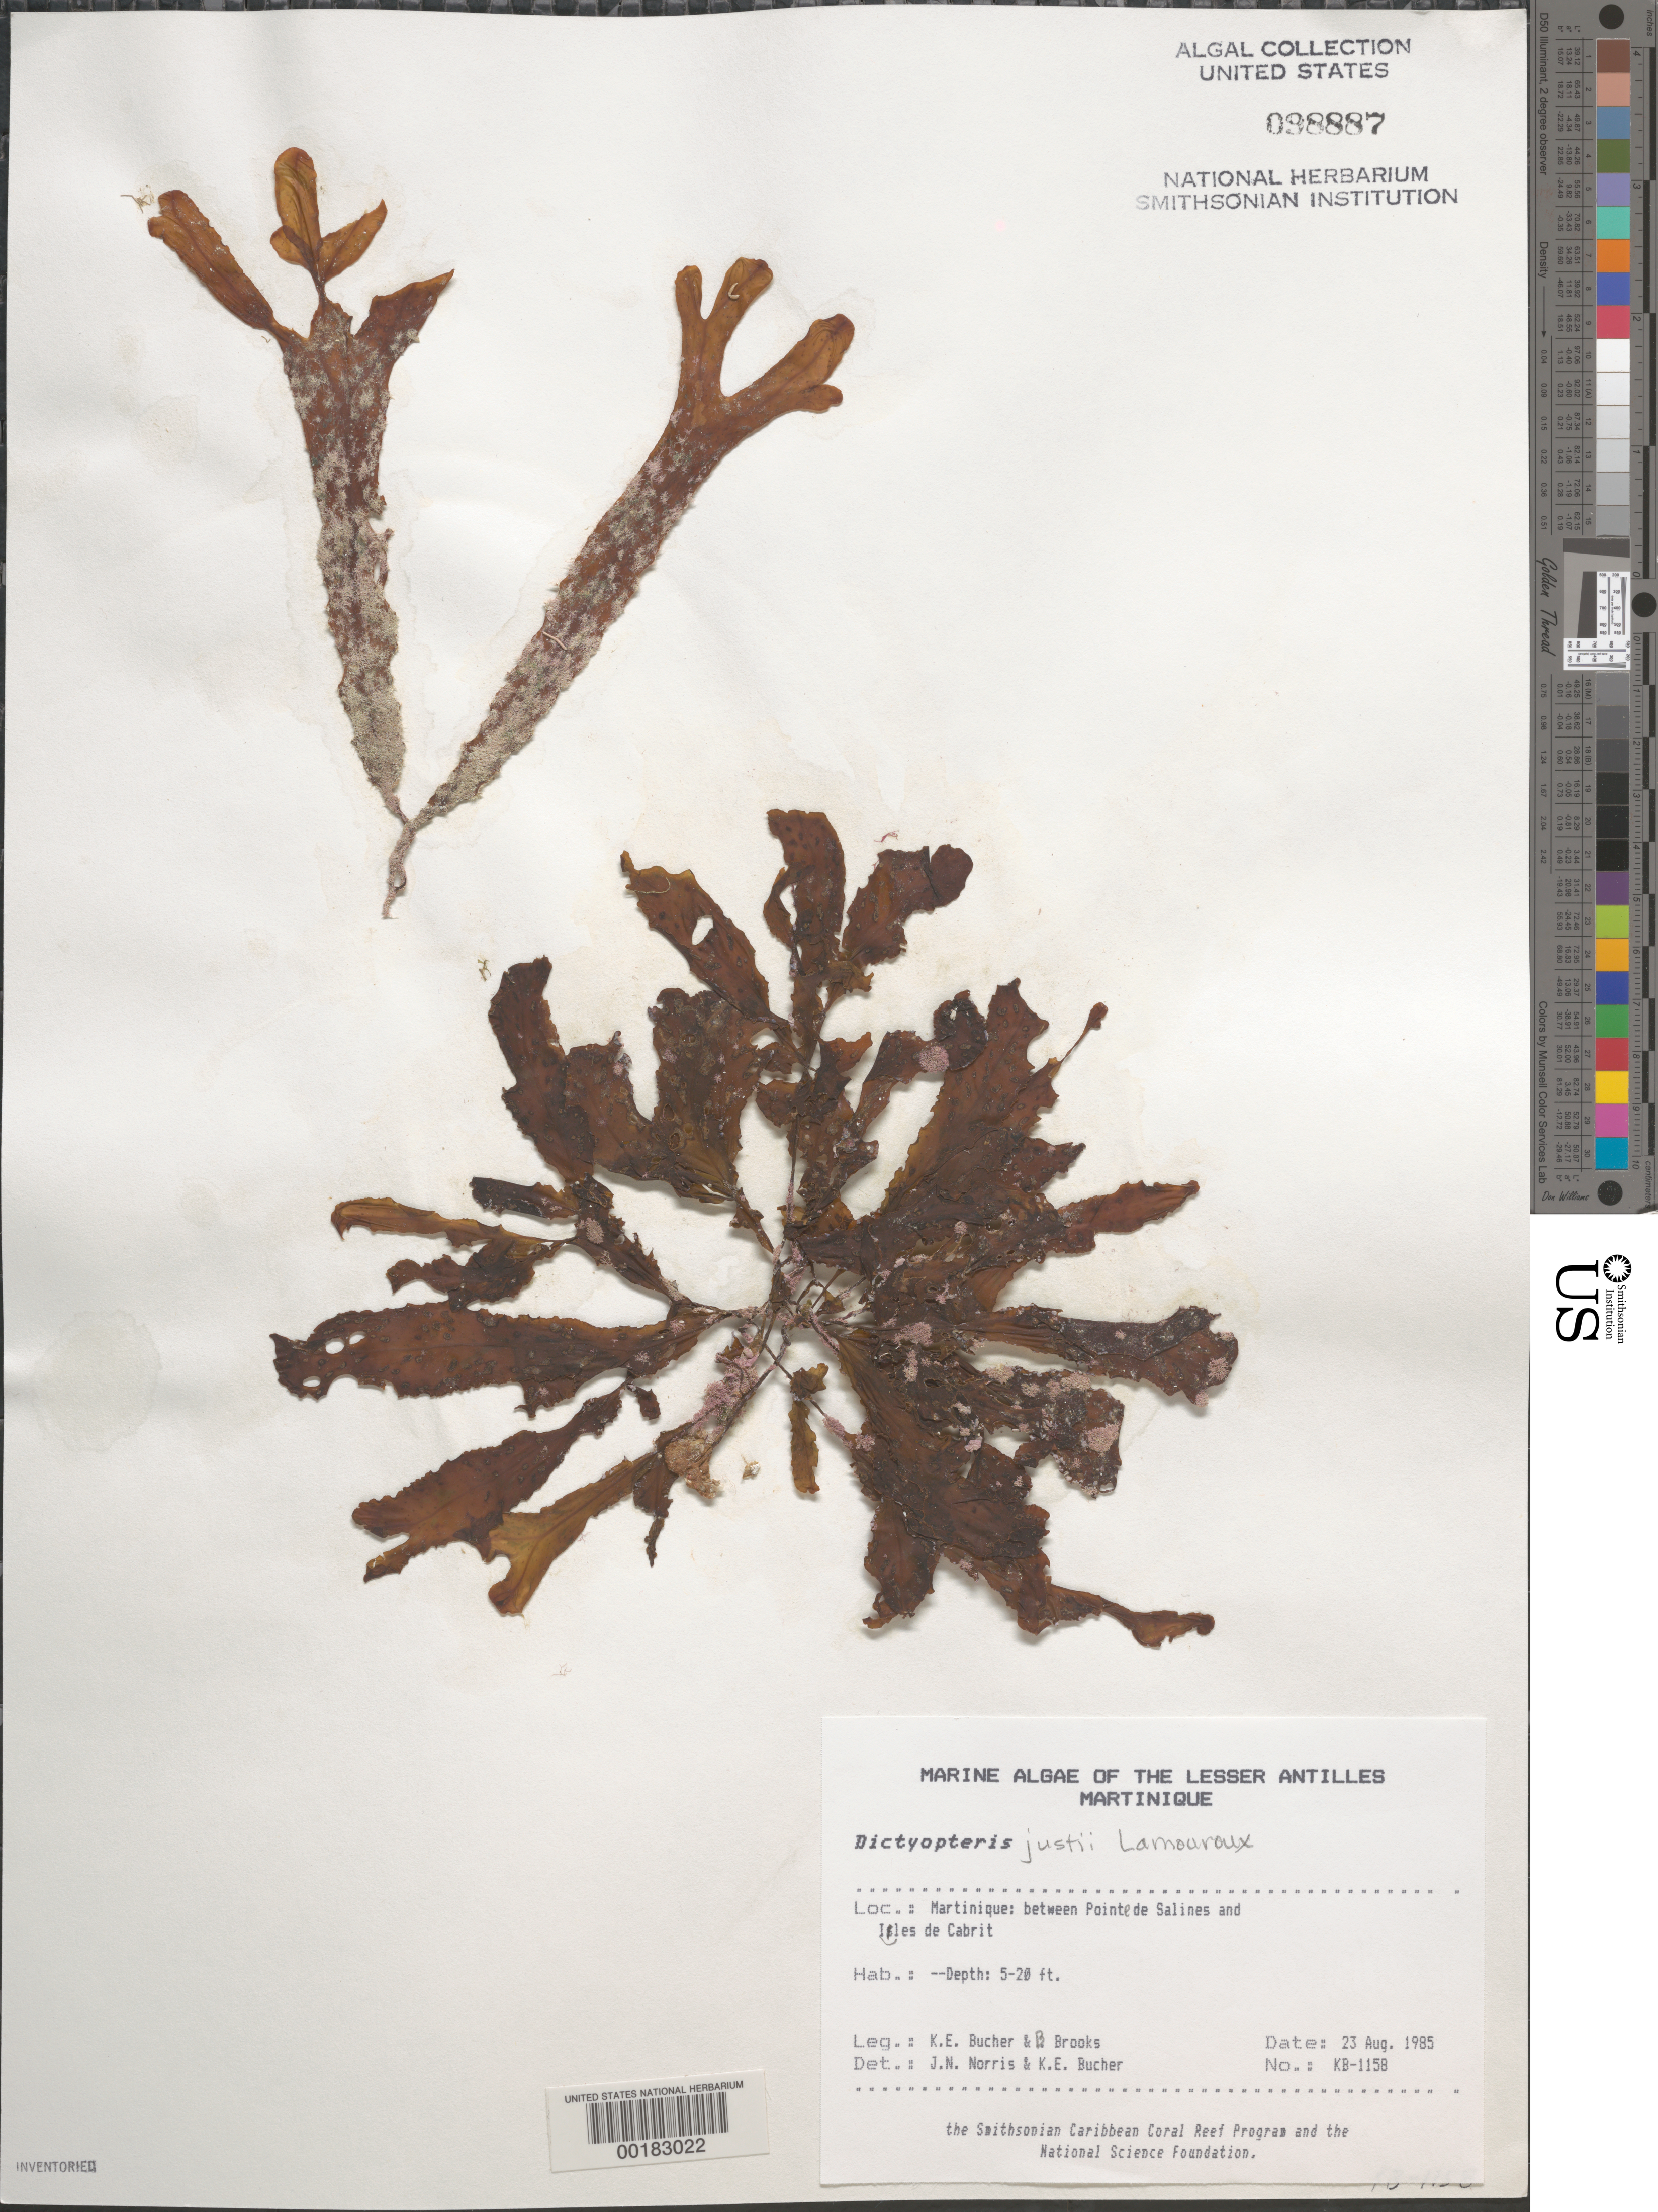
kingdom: Chromista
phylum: Ochrophyta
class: Phaeophyceae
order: Dictyotales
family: Dictyotaceae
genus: Dictyopteris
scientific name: Dictyopteris justii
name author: J.V.Lamouroux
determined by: Norris, J. N.; Bucher, K. E.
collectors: K. E. Bucher & B. Brooks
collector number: Kb-1158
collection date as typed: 23 Aug 1985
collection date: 1985-08-23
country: Martinique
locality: Between Pointe de Salines and Iles de Cabrit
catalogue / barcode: US 98887